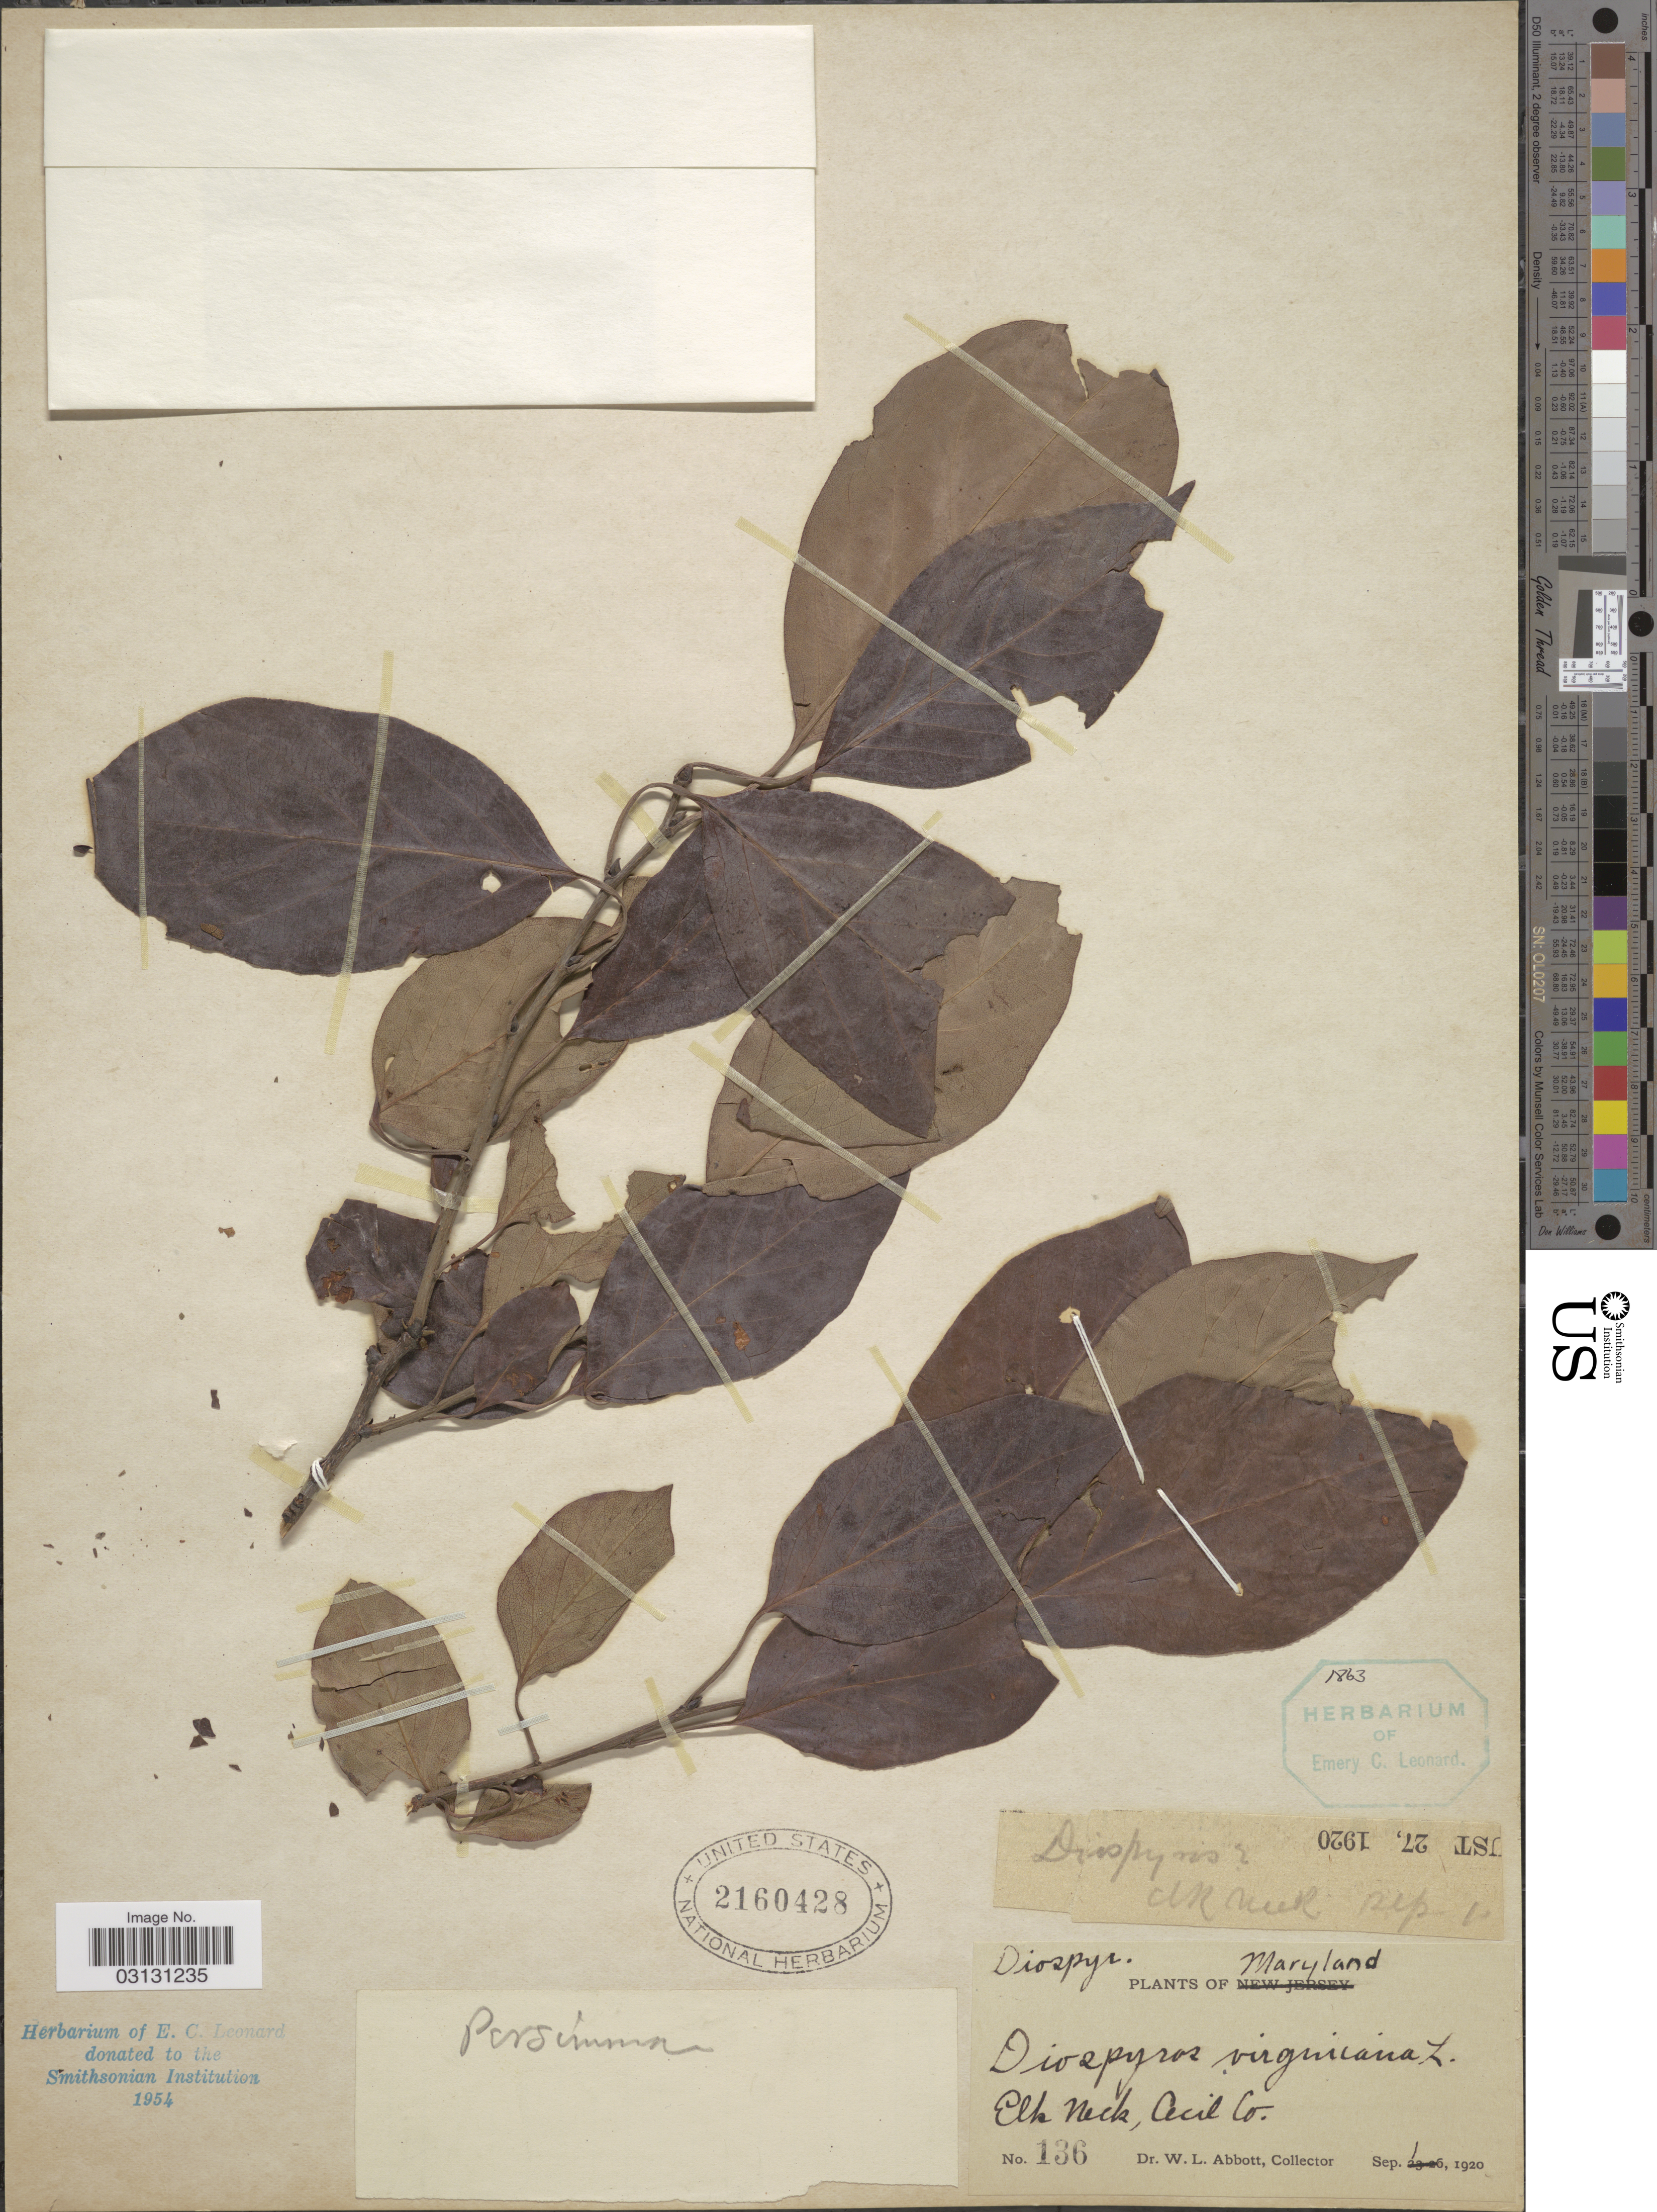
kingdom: Plantae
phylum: Tracheophyta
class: Magnoliopsida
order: Ericales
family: Ebenaceae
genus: Diospyros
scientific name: Diospyros virginiana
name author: L.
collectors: W. L. Abbott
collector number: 136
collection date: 1920-09-01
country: United States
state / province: Maryland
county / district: Cecil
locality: Elk Neck, Cecil Co.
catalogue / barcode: US 2160428